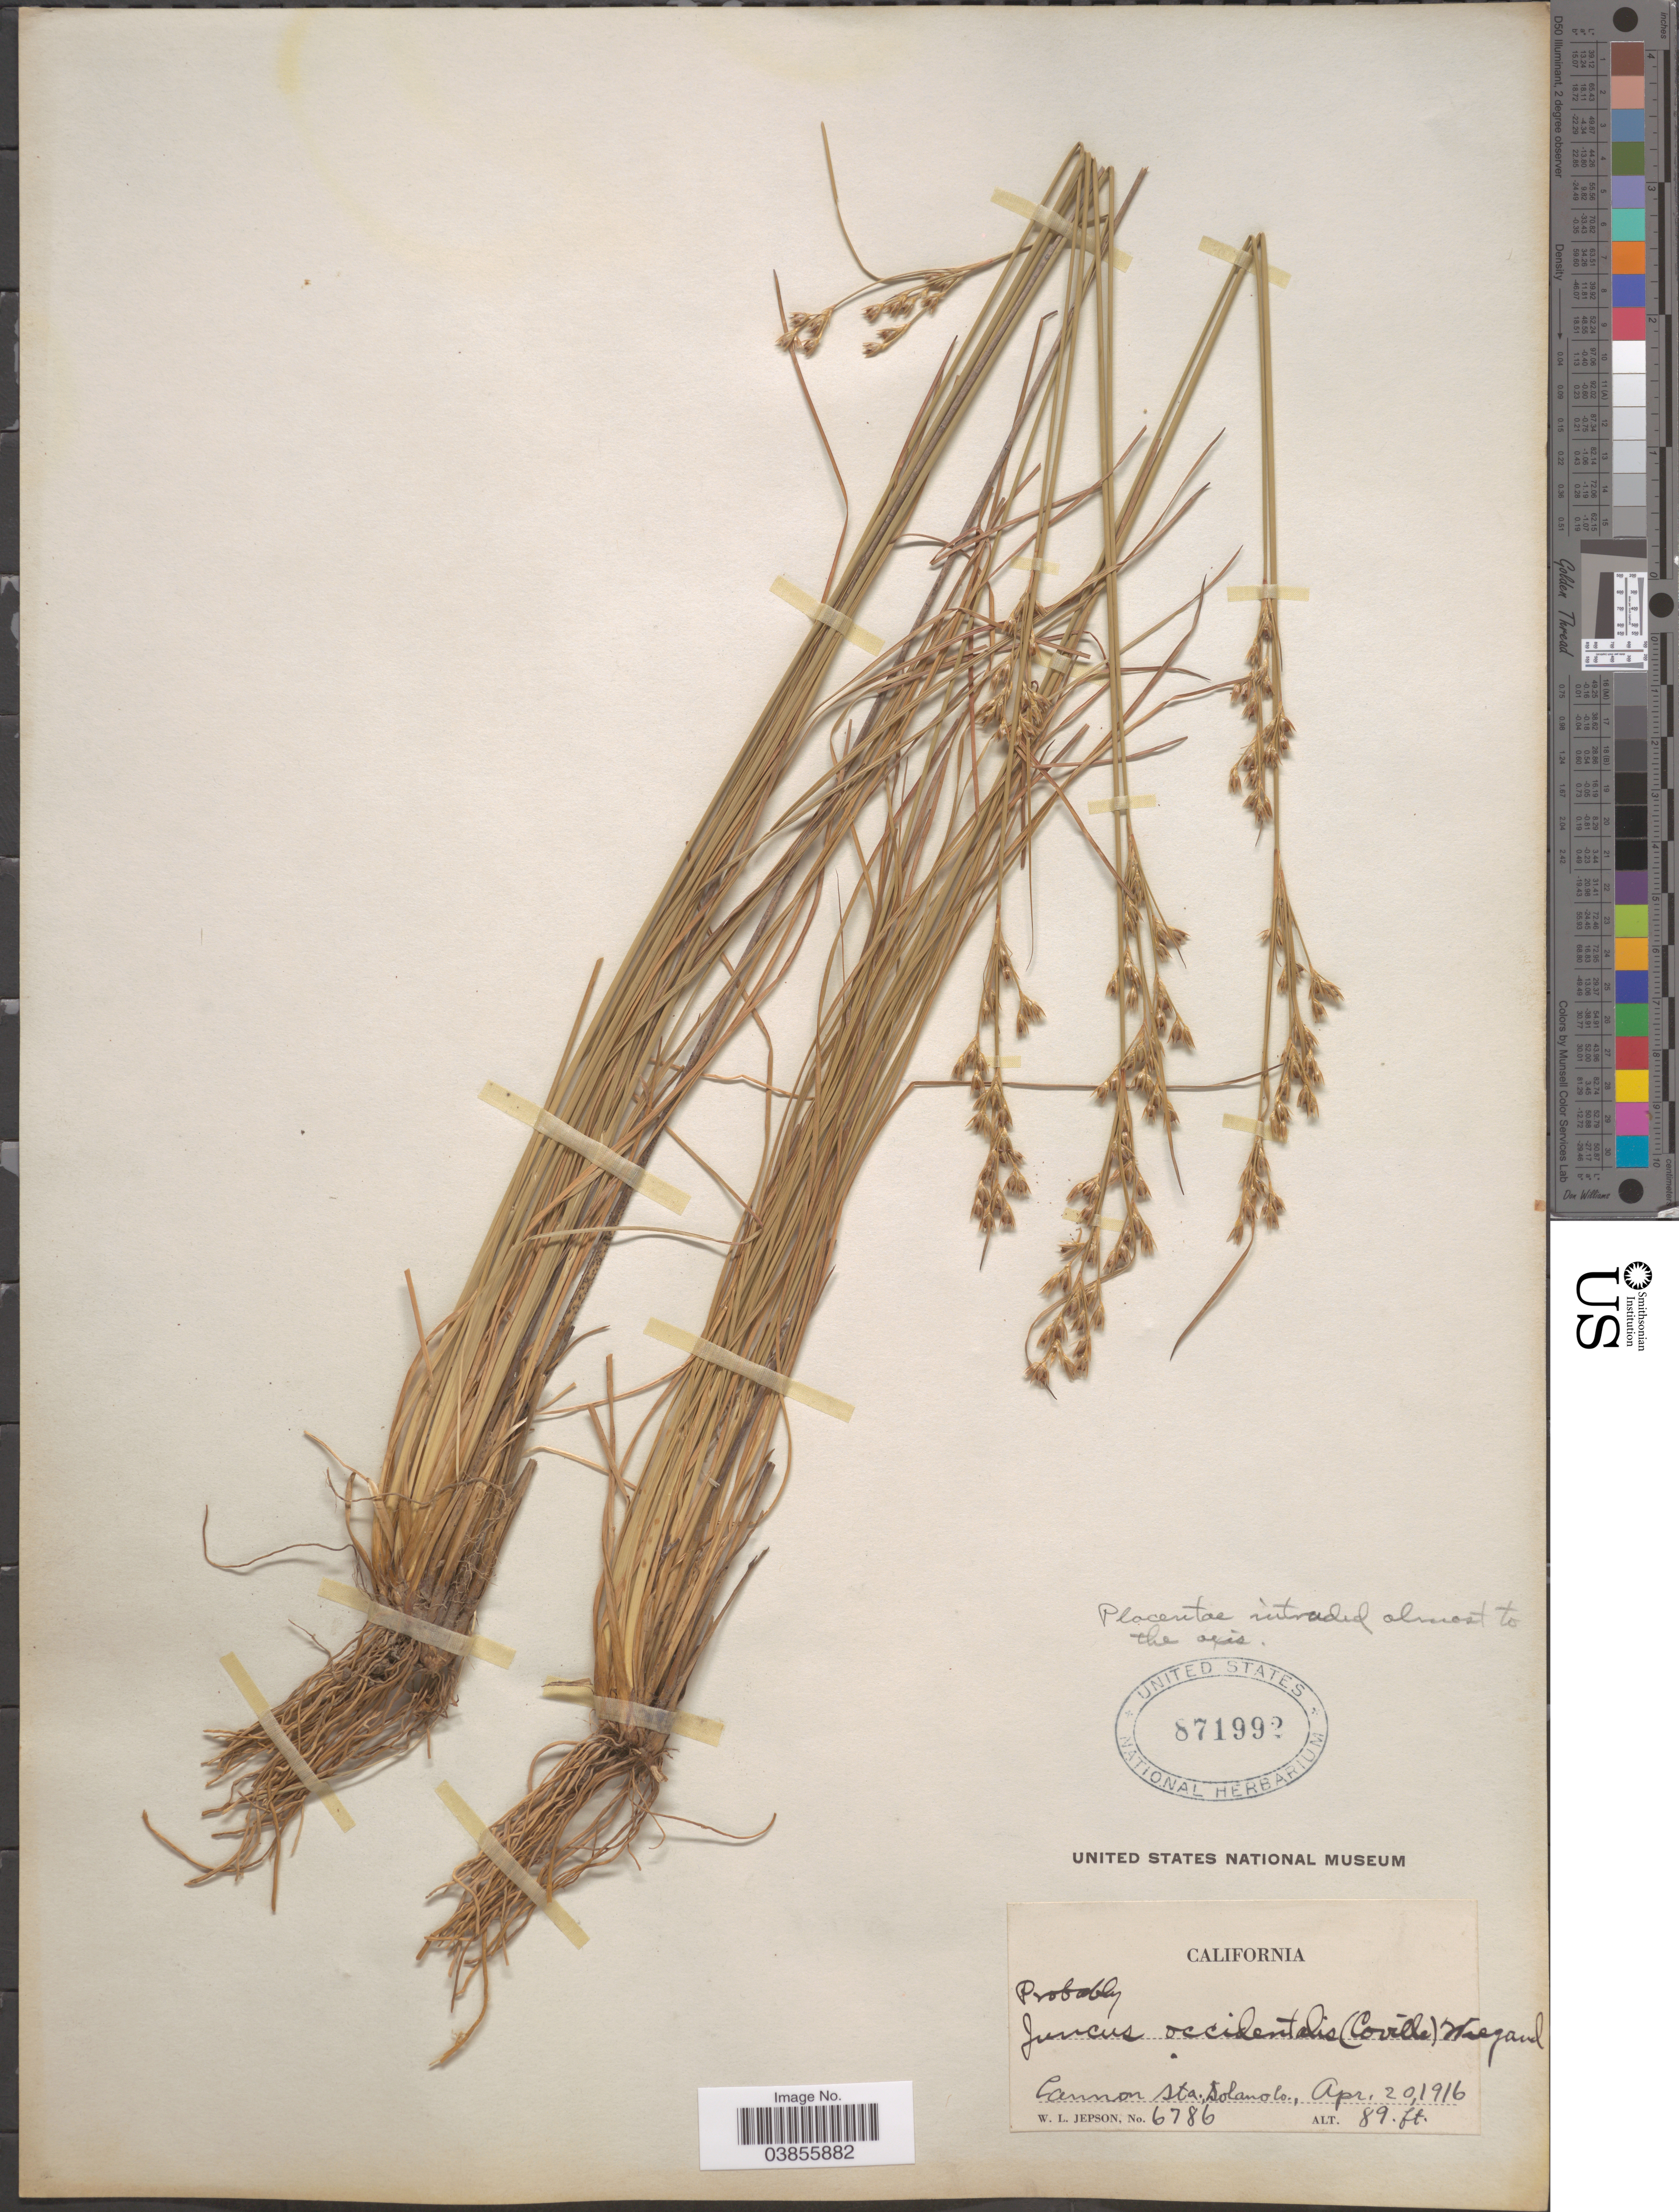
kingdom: Plantae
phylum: Tracheophyta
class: Liliopsida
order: Poales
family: Juncaceae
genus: Juncus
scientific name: Juncus occidentalis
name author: (Coville) Wiegand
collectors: W. L. Jepson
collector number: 6786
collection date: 1916-04-20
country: United States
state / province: California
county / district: Solano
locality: Cannon Sta., Solano Co.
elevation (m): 27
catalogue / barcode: US 871992